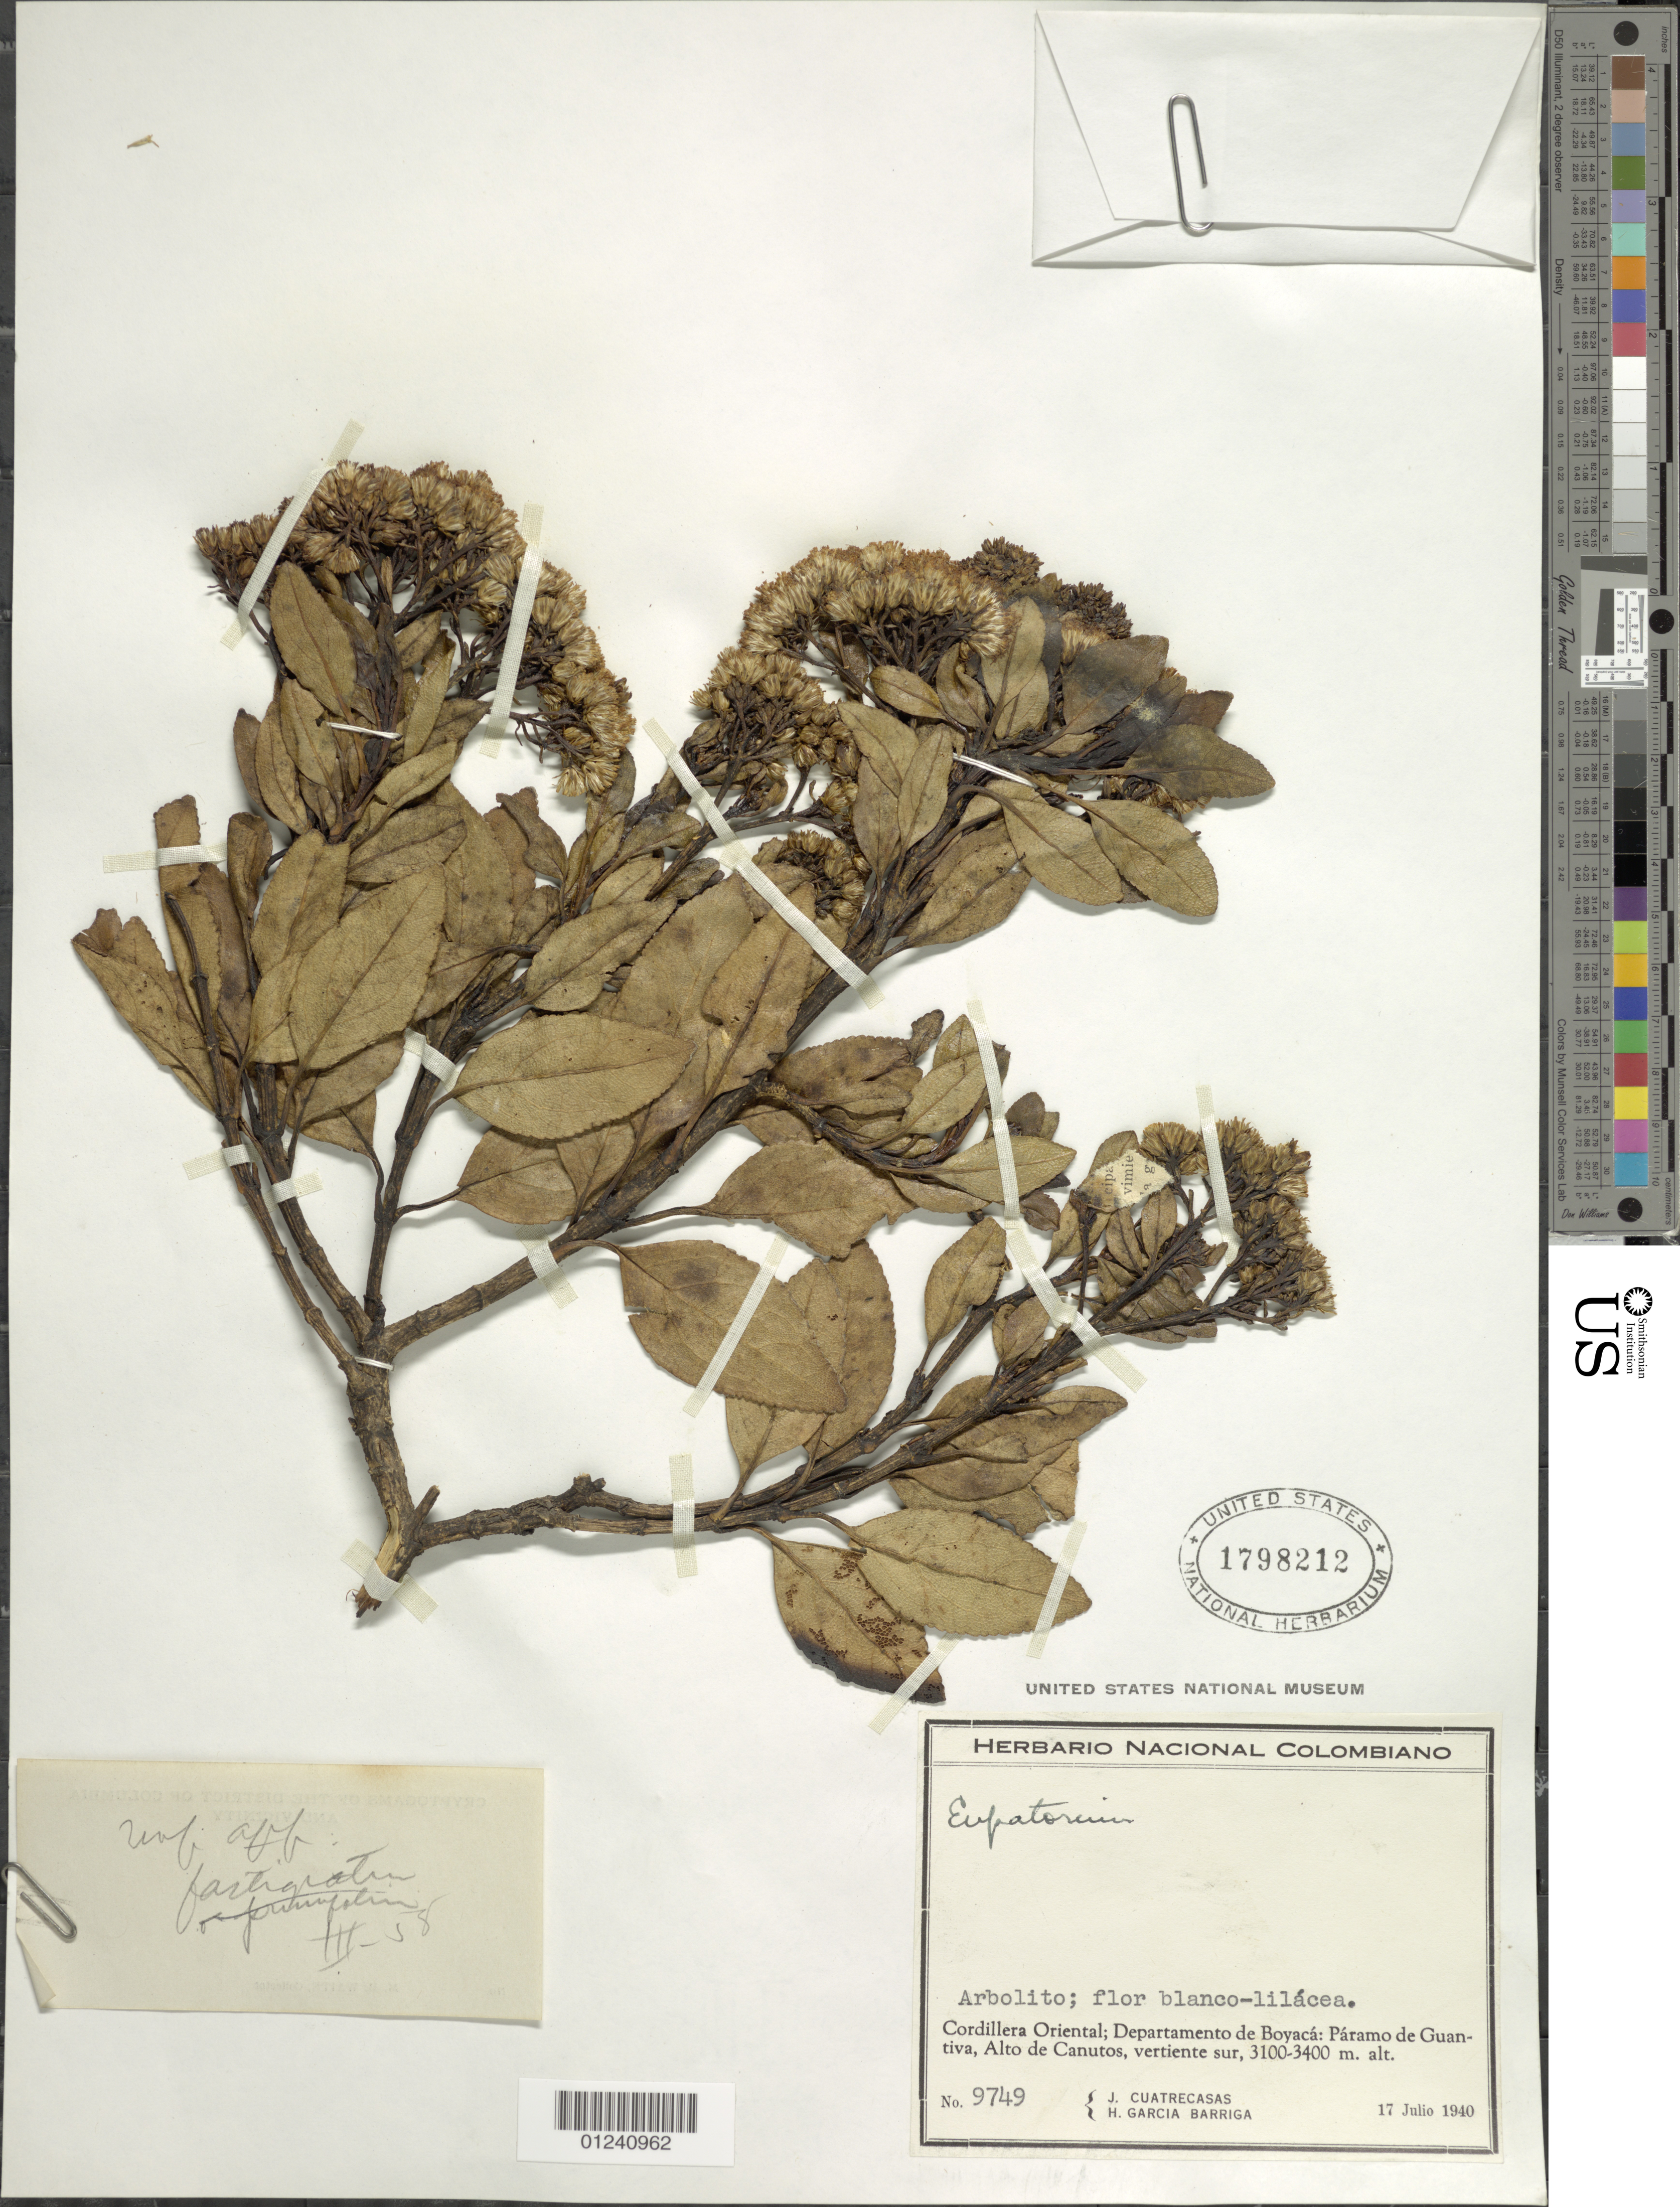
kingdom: Plantae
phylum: Tracheophyta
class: Magnoliopsida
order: Asterales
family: Asteraceae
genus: Ageratina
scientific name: Ageratina sp.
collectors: J. Cuatrecasas & H. García Barriga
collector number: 9749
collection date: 1940-07-17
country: Colombia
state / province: Boyacá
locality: Paramo de Guantiva, Alto de Canutos, vertiente sur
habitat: paramo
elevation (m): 3100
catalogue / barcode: US 1798212